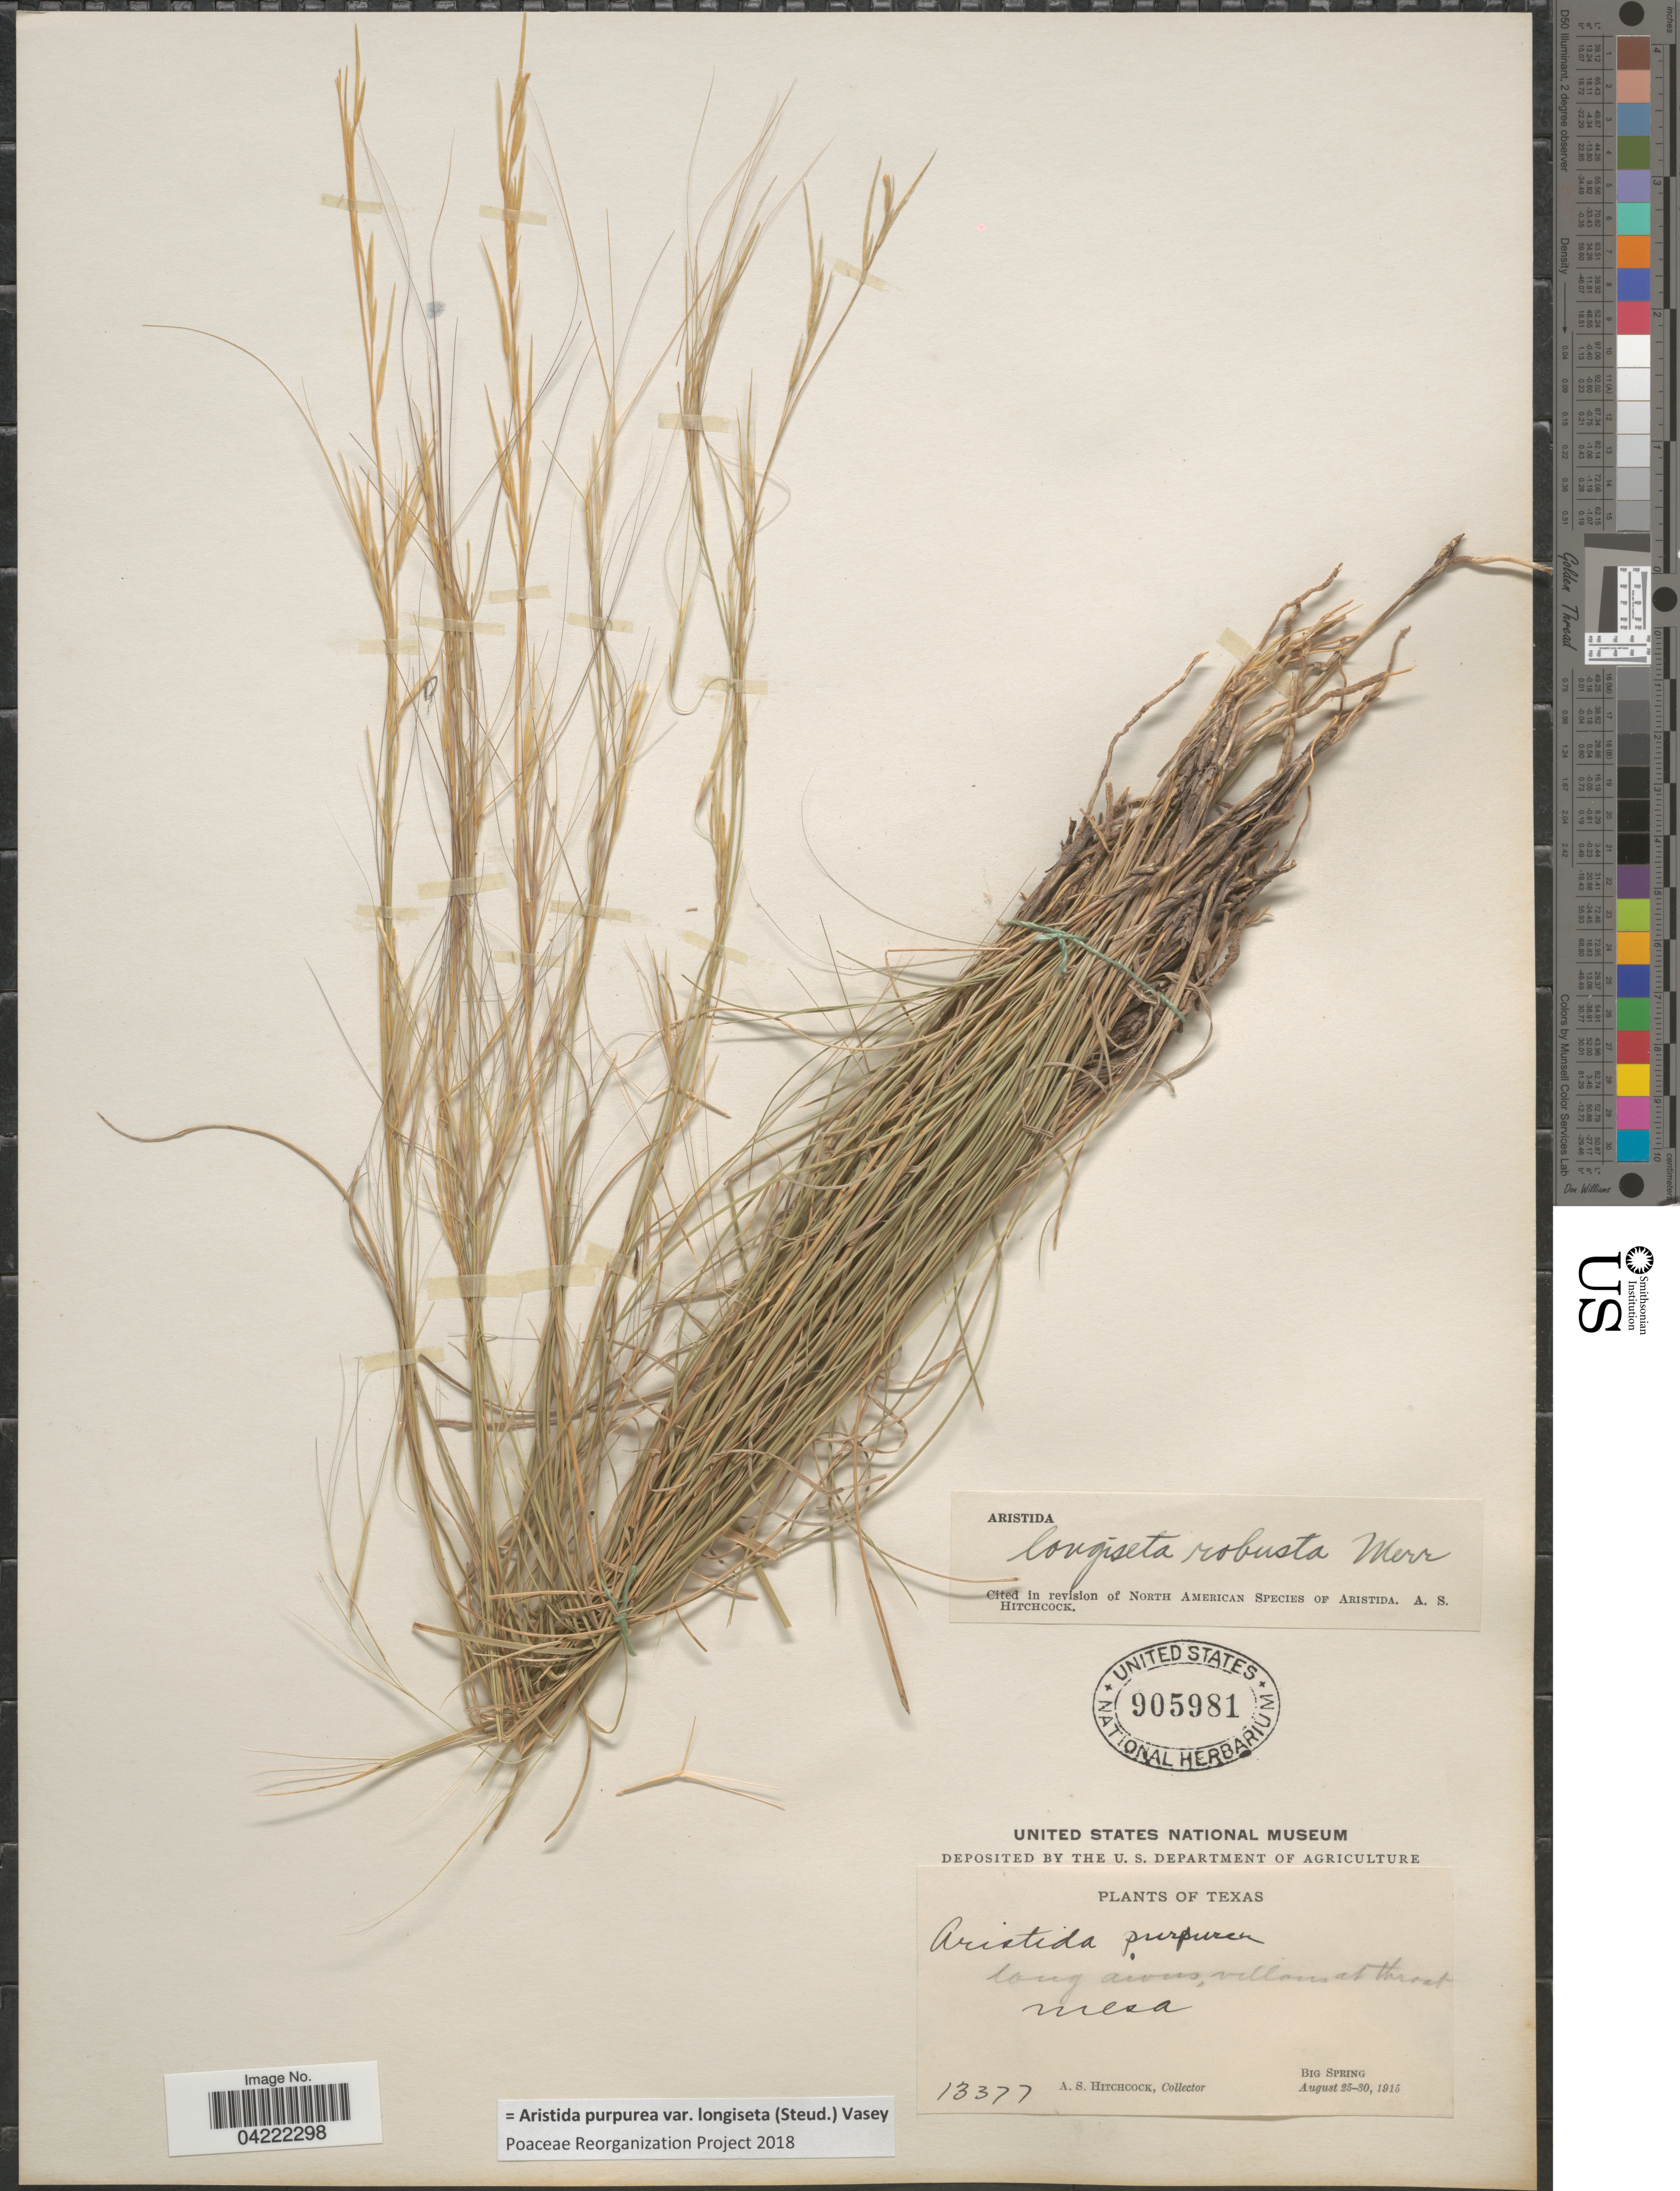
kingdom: Plantae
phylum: Tracheophyta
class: Liliopsida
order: Poales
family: Poaceae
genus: Aristida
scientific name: Aristida purpurea var. longiseta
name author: (Steud.) Vasey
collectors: A. S. Hitchcock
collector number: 13377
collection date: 1915-08-25/1915-08-30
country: United States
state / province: Texas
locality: Mesa. Big Spring.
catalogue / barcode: US 905981